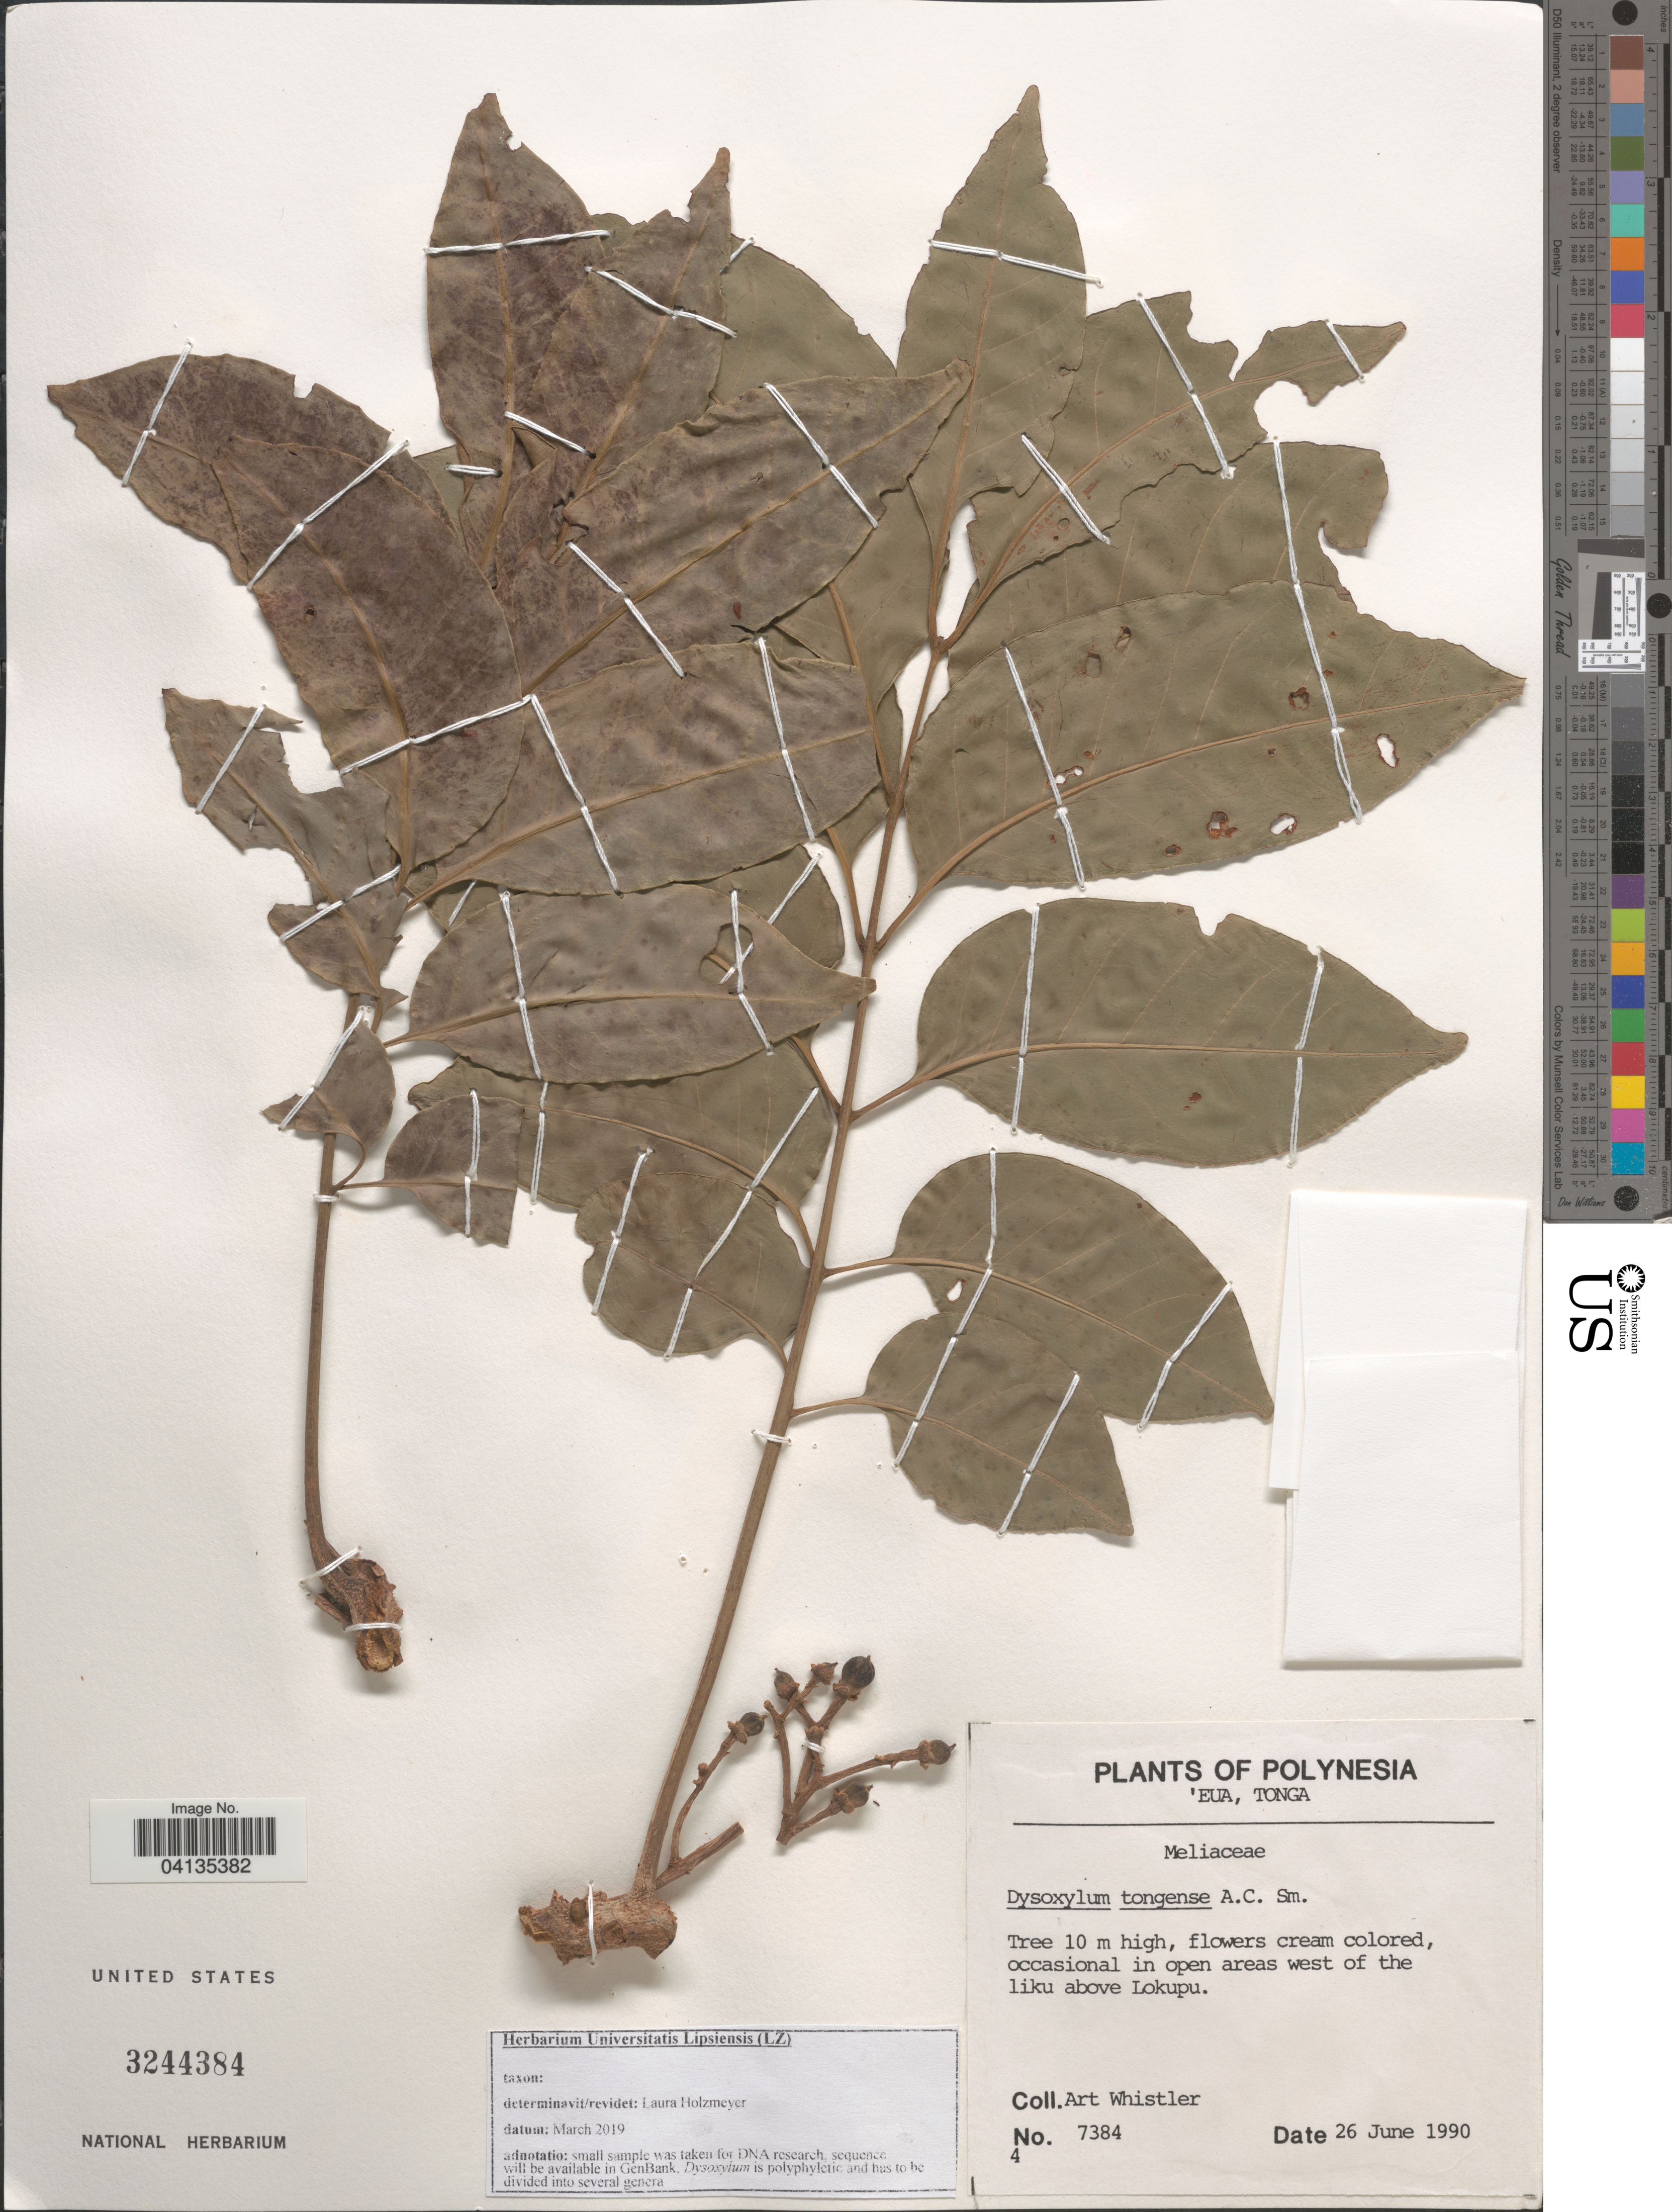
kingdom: Plantae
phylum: Tracheophyta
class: Magnoliopsida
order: Sapindales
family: Meliaceae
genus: Didymocheton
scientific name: Didymocheton tongensis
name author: (A.C. Sm.) Holzmeyer & Hauenschild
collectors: A. Whistler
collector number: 7384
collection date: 1990-06-26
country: Tonga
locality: Polynesia. West of the liku above Lokupu.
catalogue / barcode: US 3244384